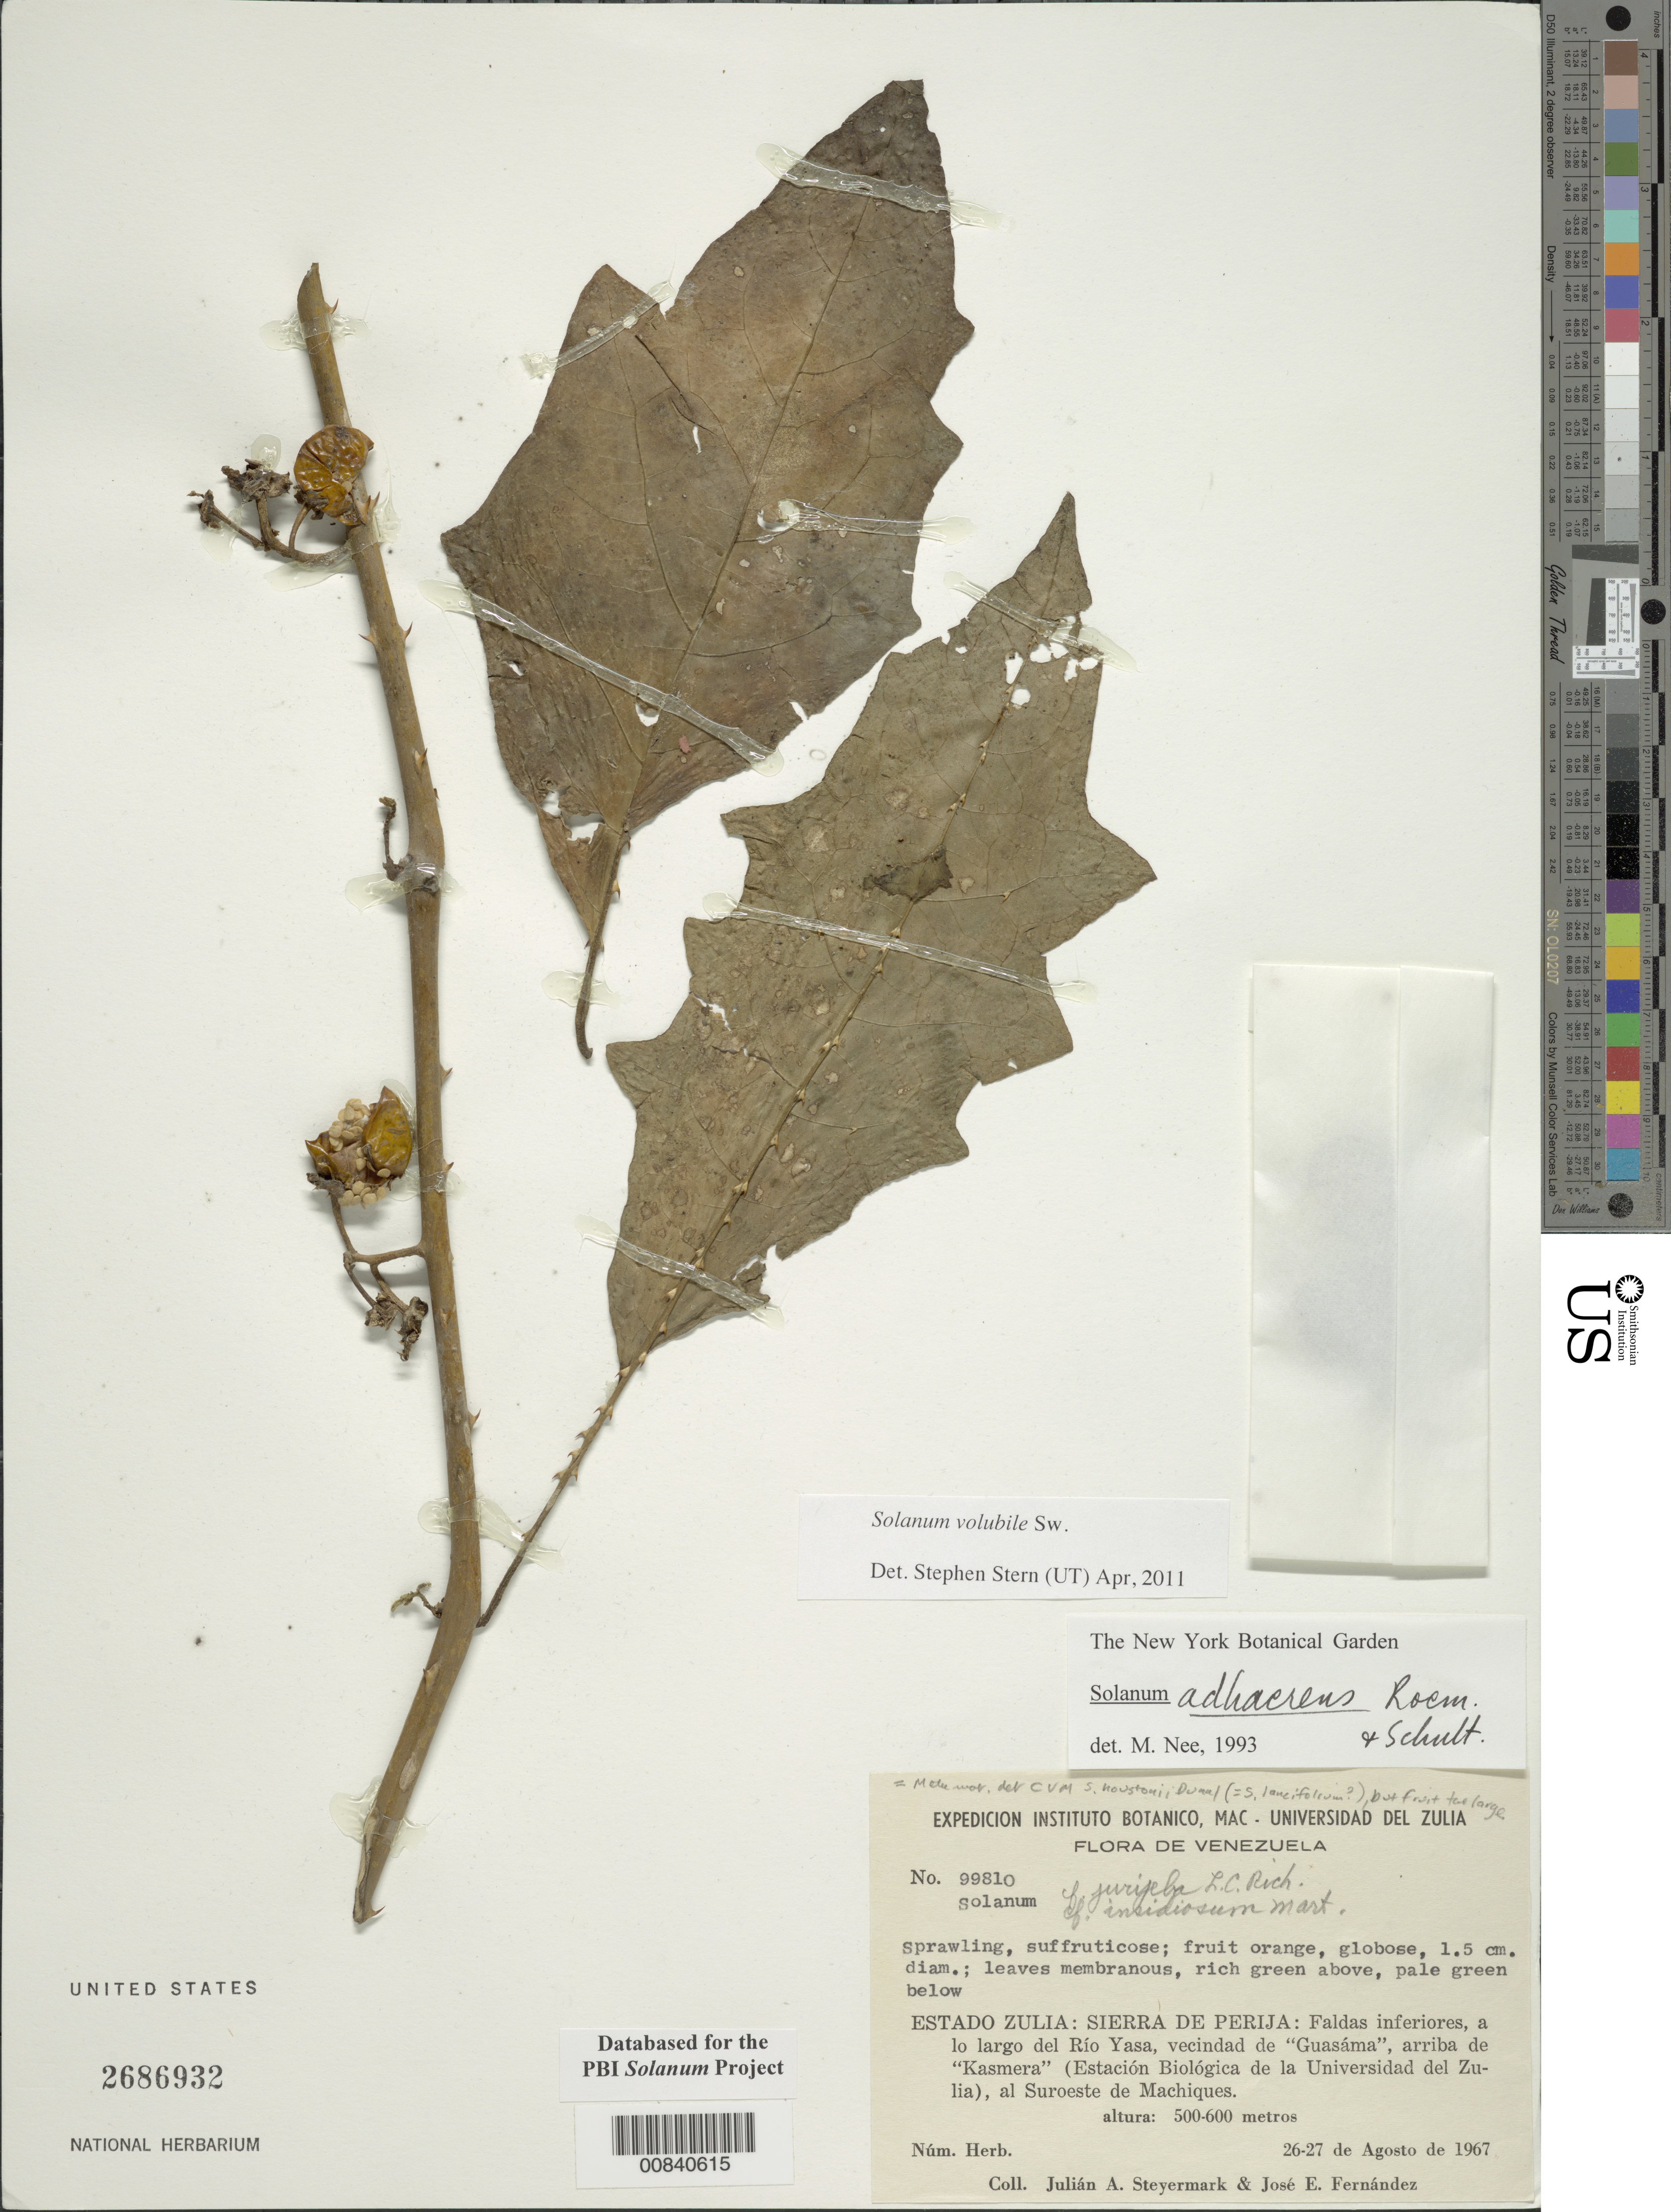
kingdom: Plantae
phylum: Tracheophyta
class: Magnoliopsida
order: Solanales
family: Solanaceae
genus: Solanum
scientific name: Solanum volubile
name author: Sw.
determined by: Stern, S. R., (UT)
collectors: J. Steyermark & J. Fernández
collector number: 99810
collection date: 1967-08-26/1967-08-27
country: Venezuela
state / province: Zulia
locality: Faldas inferiores, a lo largo del Rio Yasa, vecinidad de "Guasama", arriva de "Kasmera" (Estacion Biologica de la Universidad del Zulia), al Suroeste de Machiques, Sierra de Perija.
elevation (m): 500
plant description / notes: Previously databased for the PBI Solanum Project; entered into EMU by MJDatiles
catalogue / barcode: US 2686932